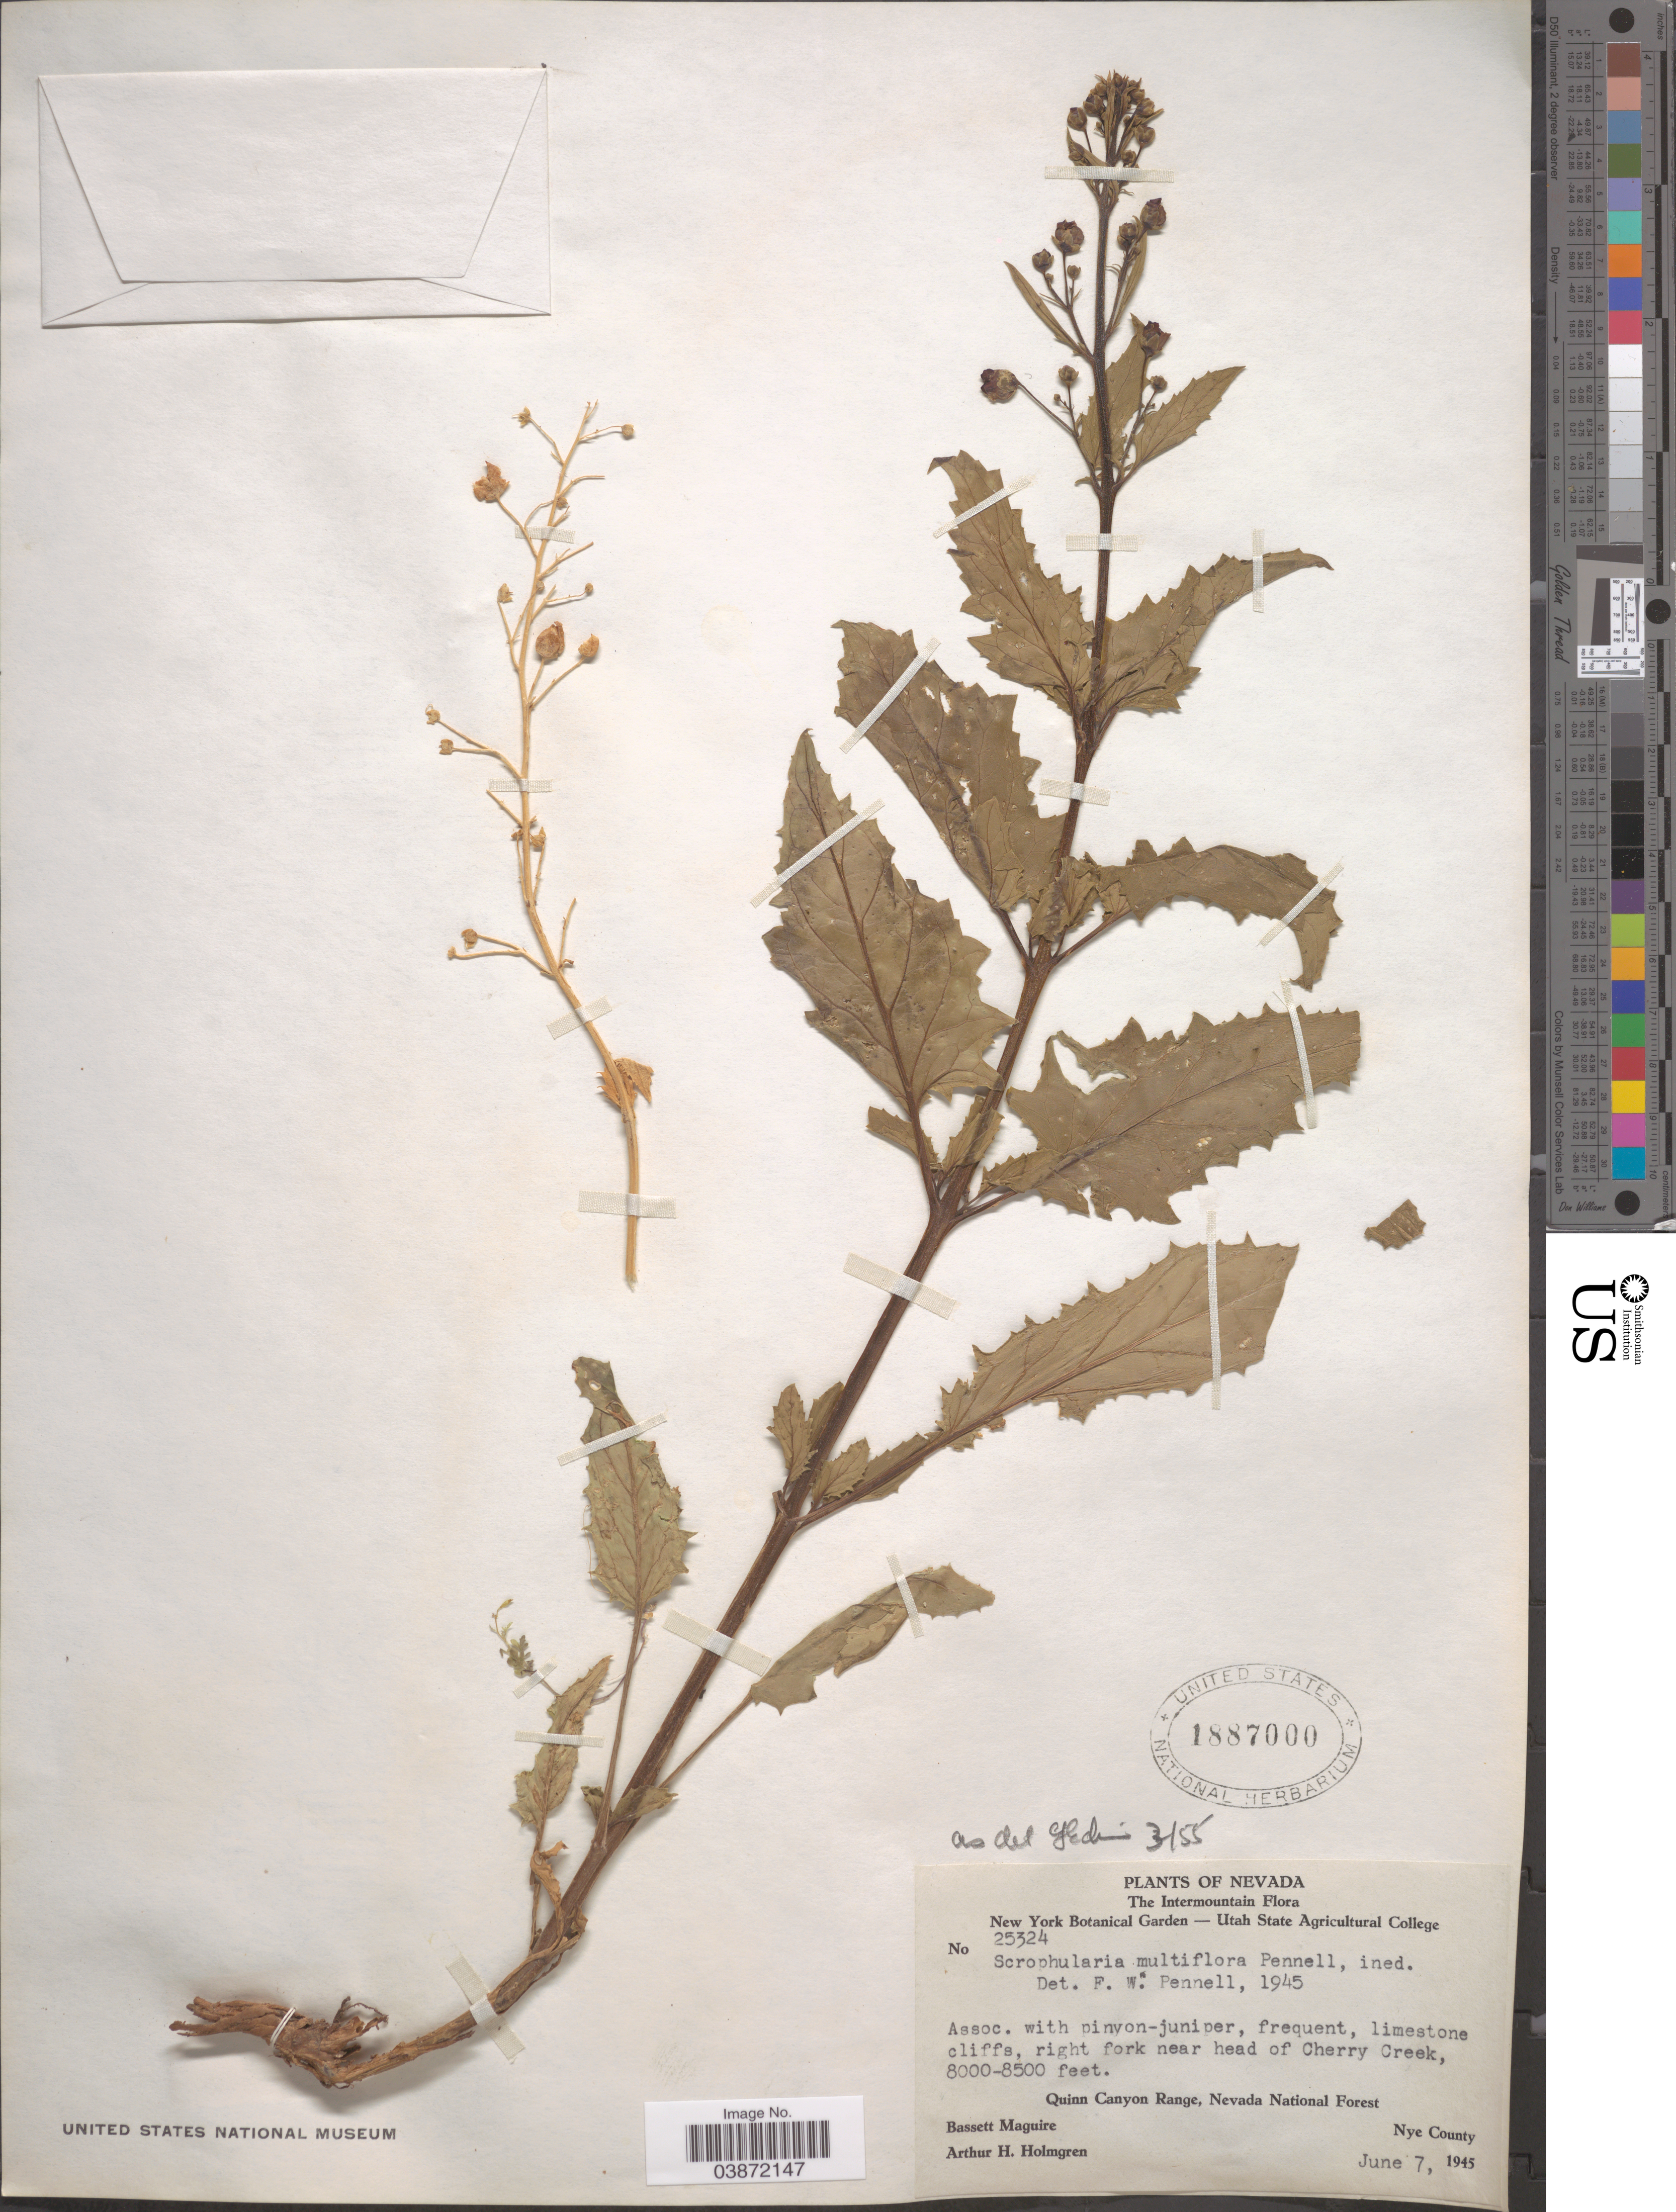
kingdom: Plantae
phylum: Tracheophyta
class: Magnoliopsida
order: Lamiales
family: Scrophulariaceae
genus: Scrophularia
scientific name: Scrophularia multiflora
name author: Pennell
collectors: B. Maguire & A. H. Holmgren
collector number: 25324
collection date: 1945-06-07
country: United States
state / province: Nevada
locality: The Intermountain. Right fork near head of Cherry Creek, Quinn Canyon Range, Nevada National Forest. Nye County.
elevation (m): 2438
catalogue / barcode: US 1887000